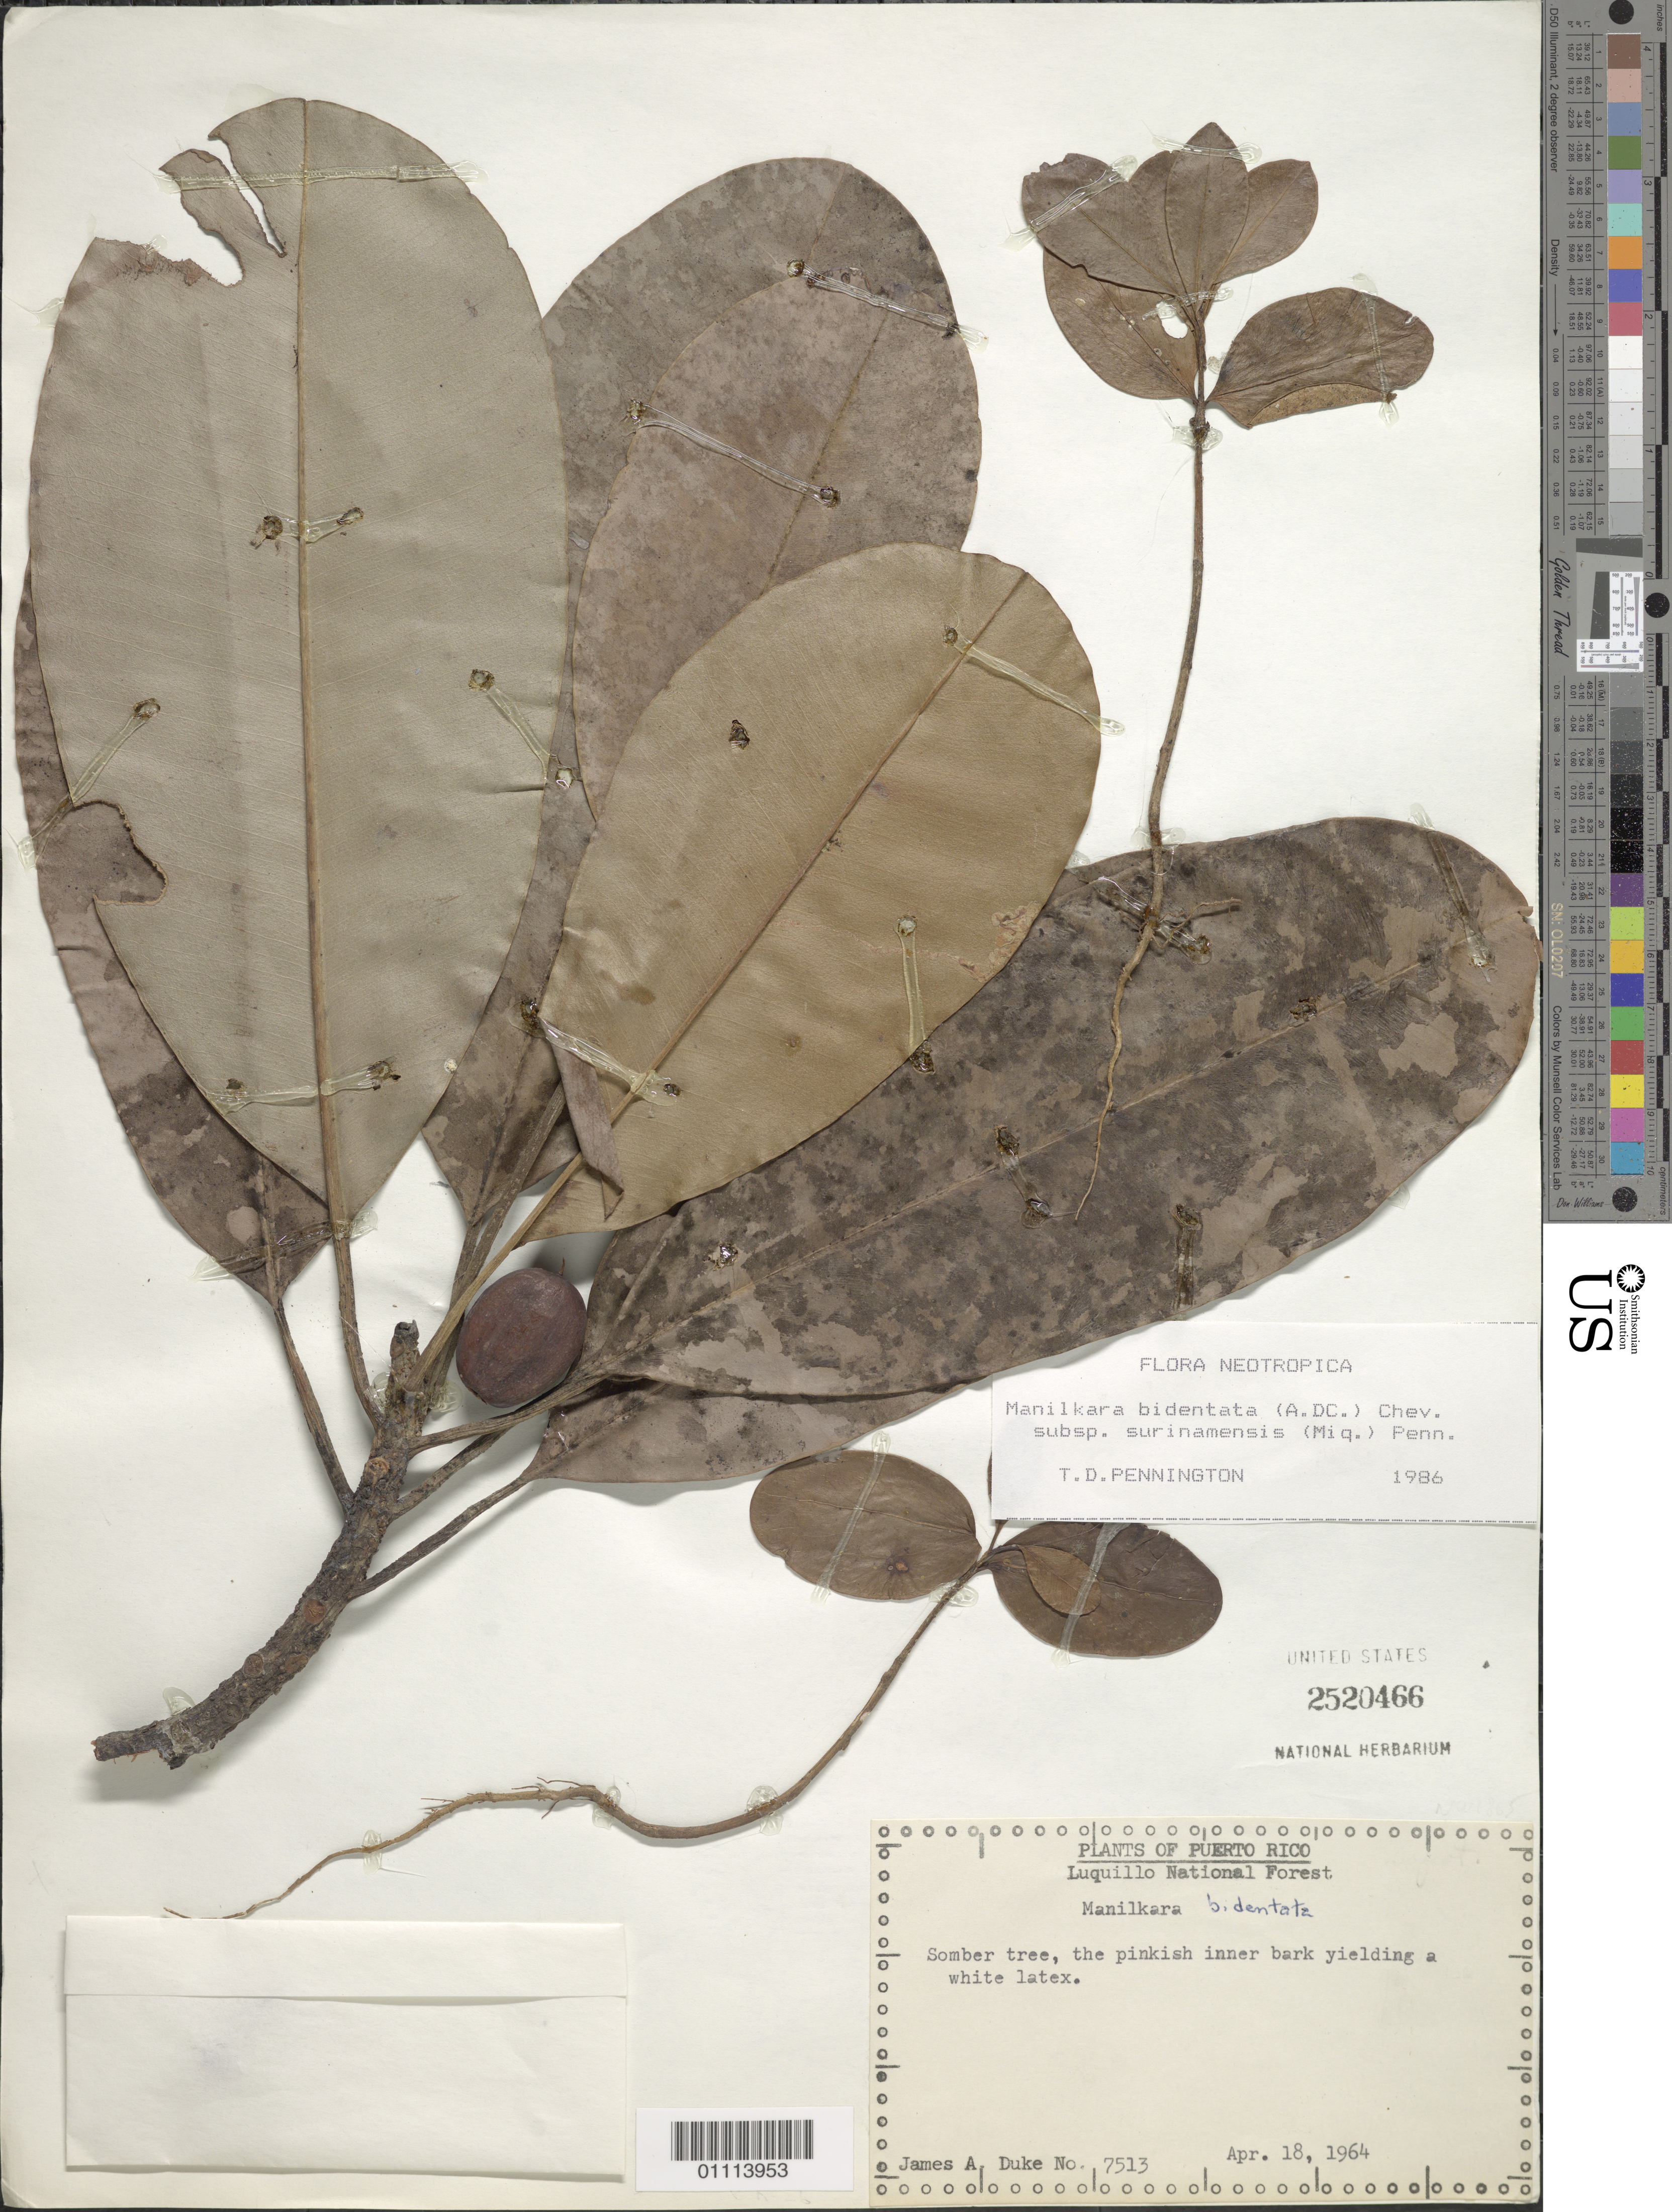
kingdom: Plantae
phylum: Tracheophyta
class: Magnoliopsida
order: Ericales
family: Sapotaceae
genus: Manilkara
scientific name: Manilkara bidentata subsp. bidentata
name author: (A. DC.) A. Chev.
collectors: J. A. Duke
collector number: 7513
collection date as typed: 18 Apr 1964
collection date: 1964-04-18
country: Puerto Rico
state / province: Río Grande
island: Puerto Rico I.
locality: Luquillo National Forest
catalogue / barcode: US 2520466